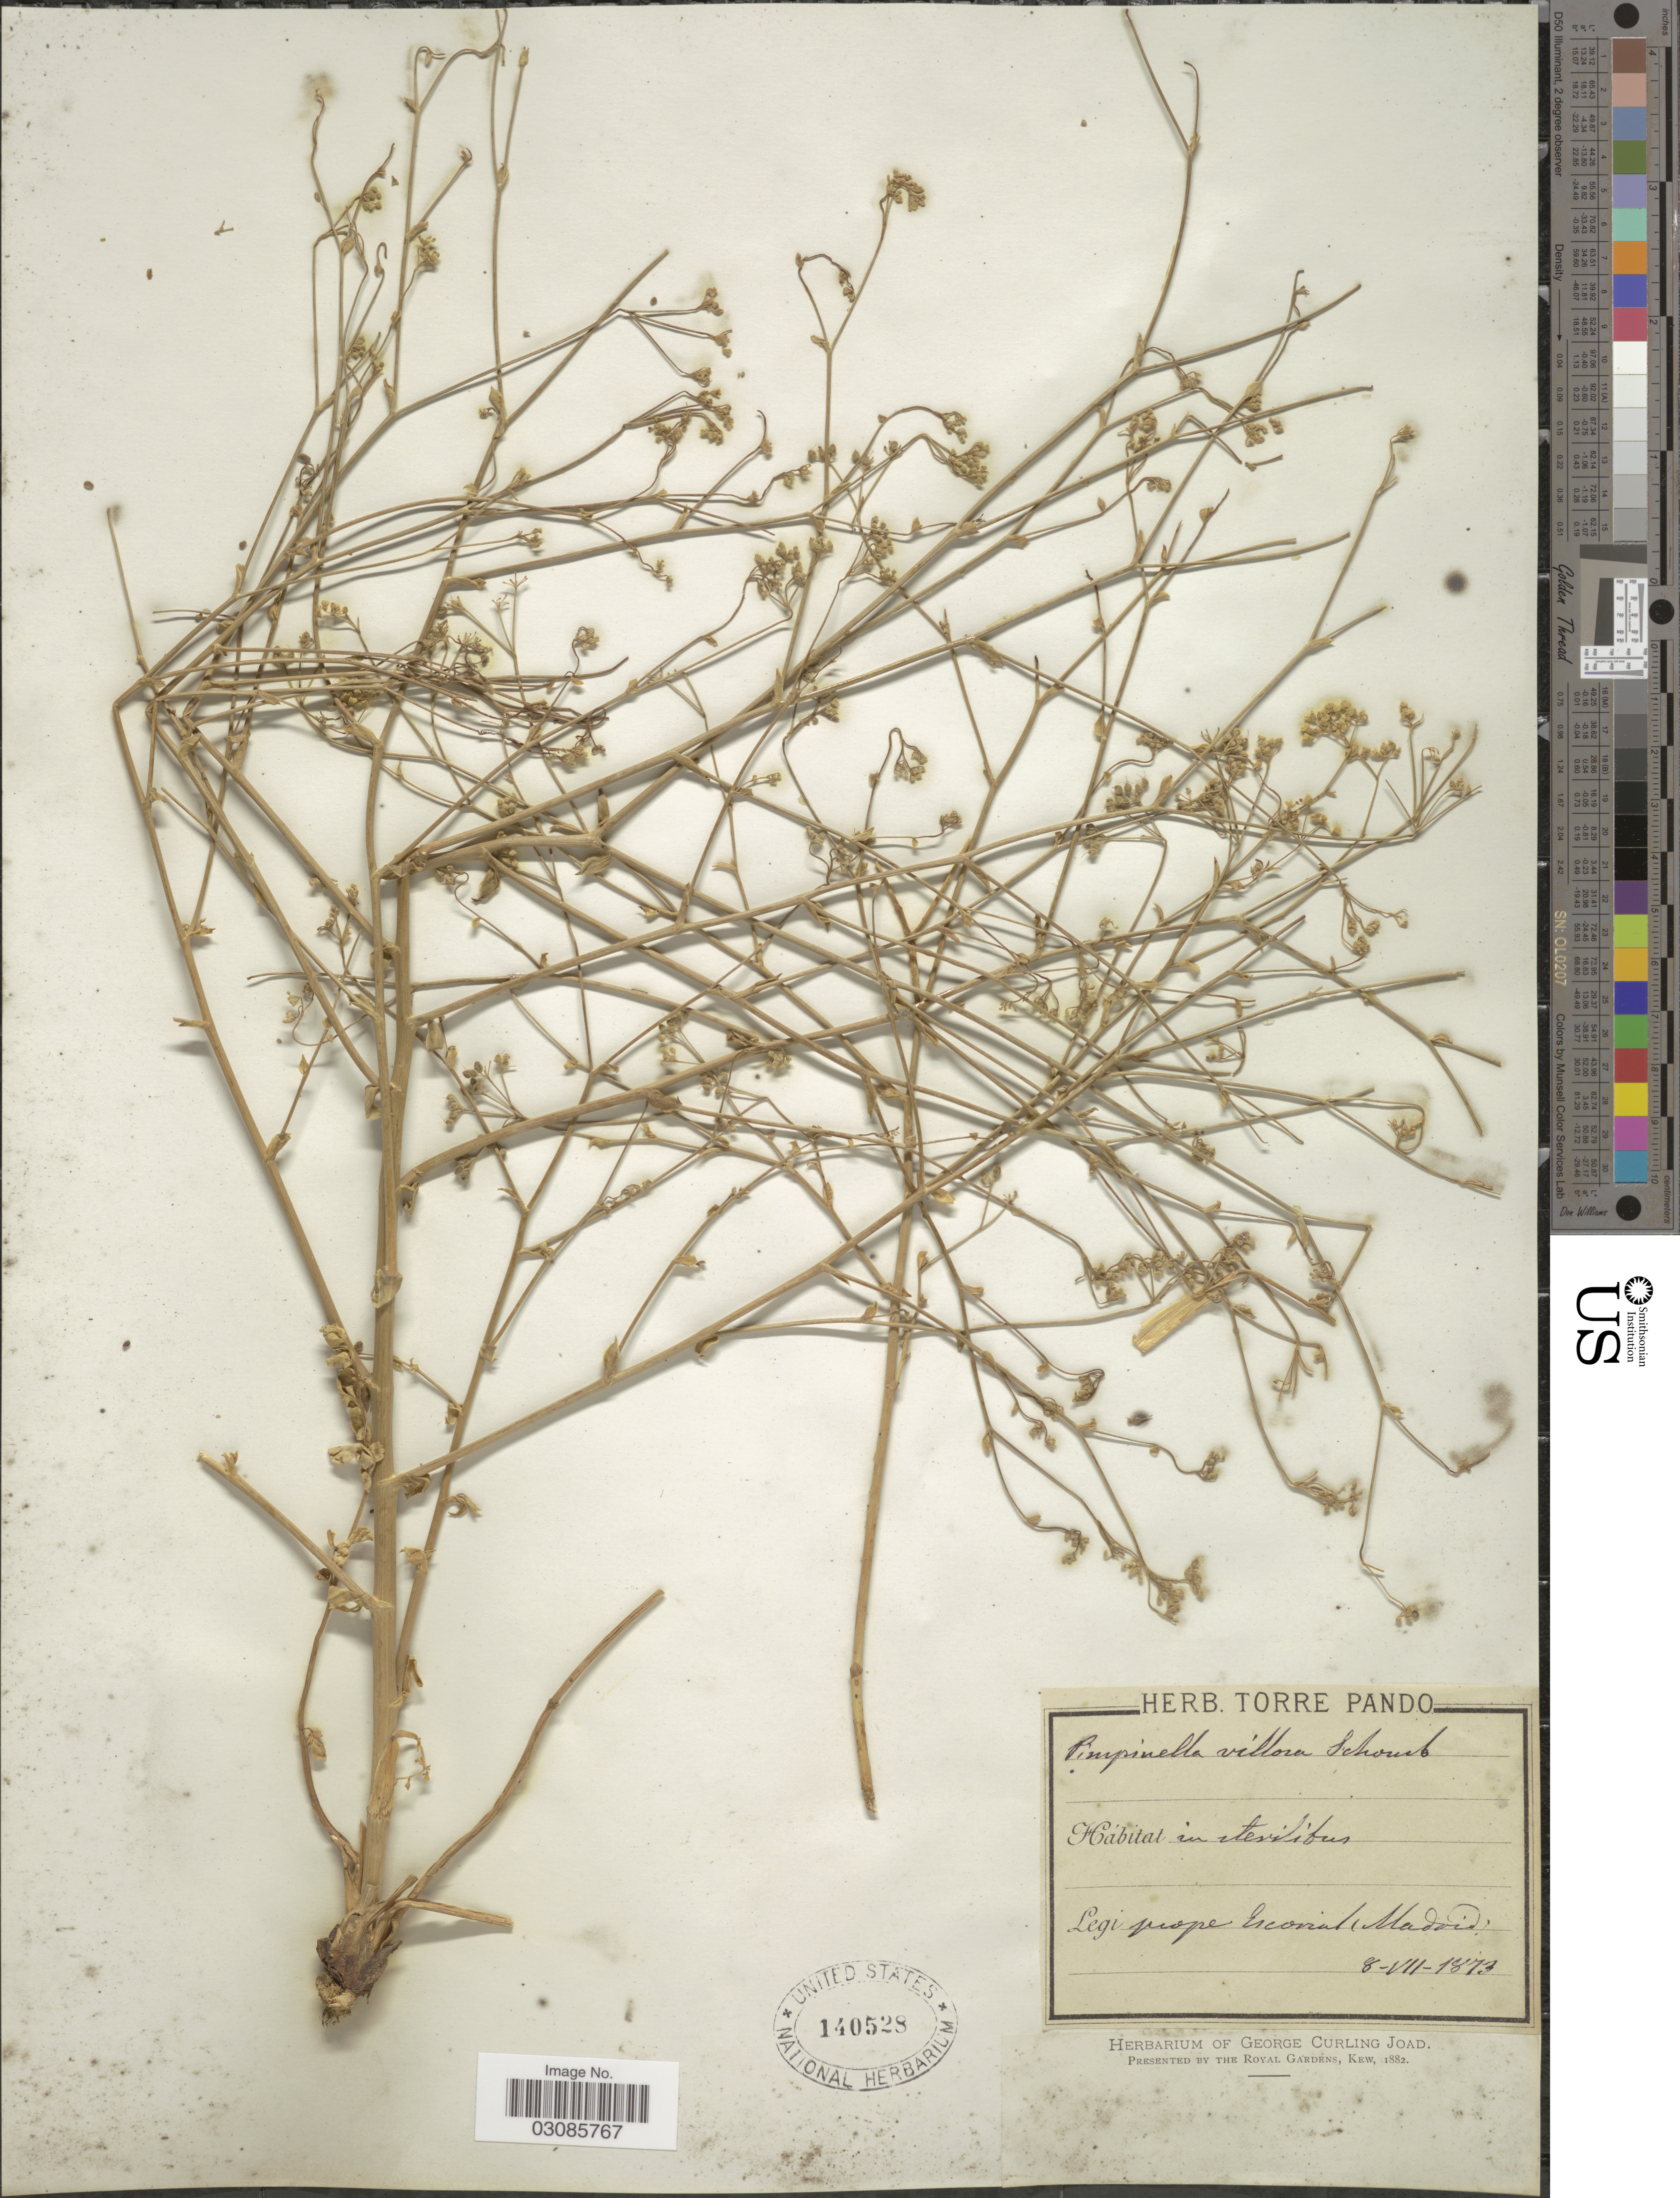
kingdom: Plantae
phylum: Tracheophyta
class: Magnoliopsida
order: Apiales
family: Apiaceae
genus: Pimpinella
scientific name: Pimpinella villosa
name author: Schousb.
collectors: ex herb. Torre Pando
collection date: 1873-07-08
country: Spain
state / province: Madrid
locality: Prope Escorial (Madrid).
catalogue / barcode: US 140528